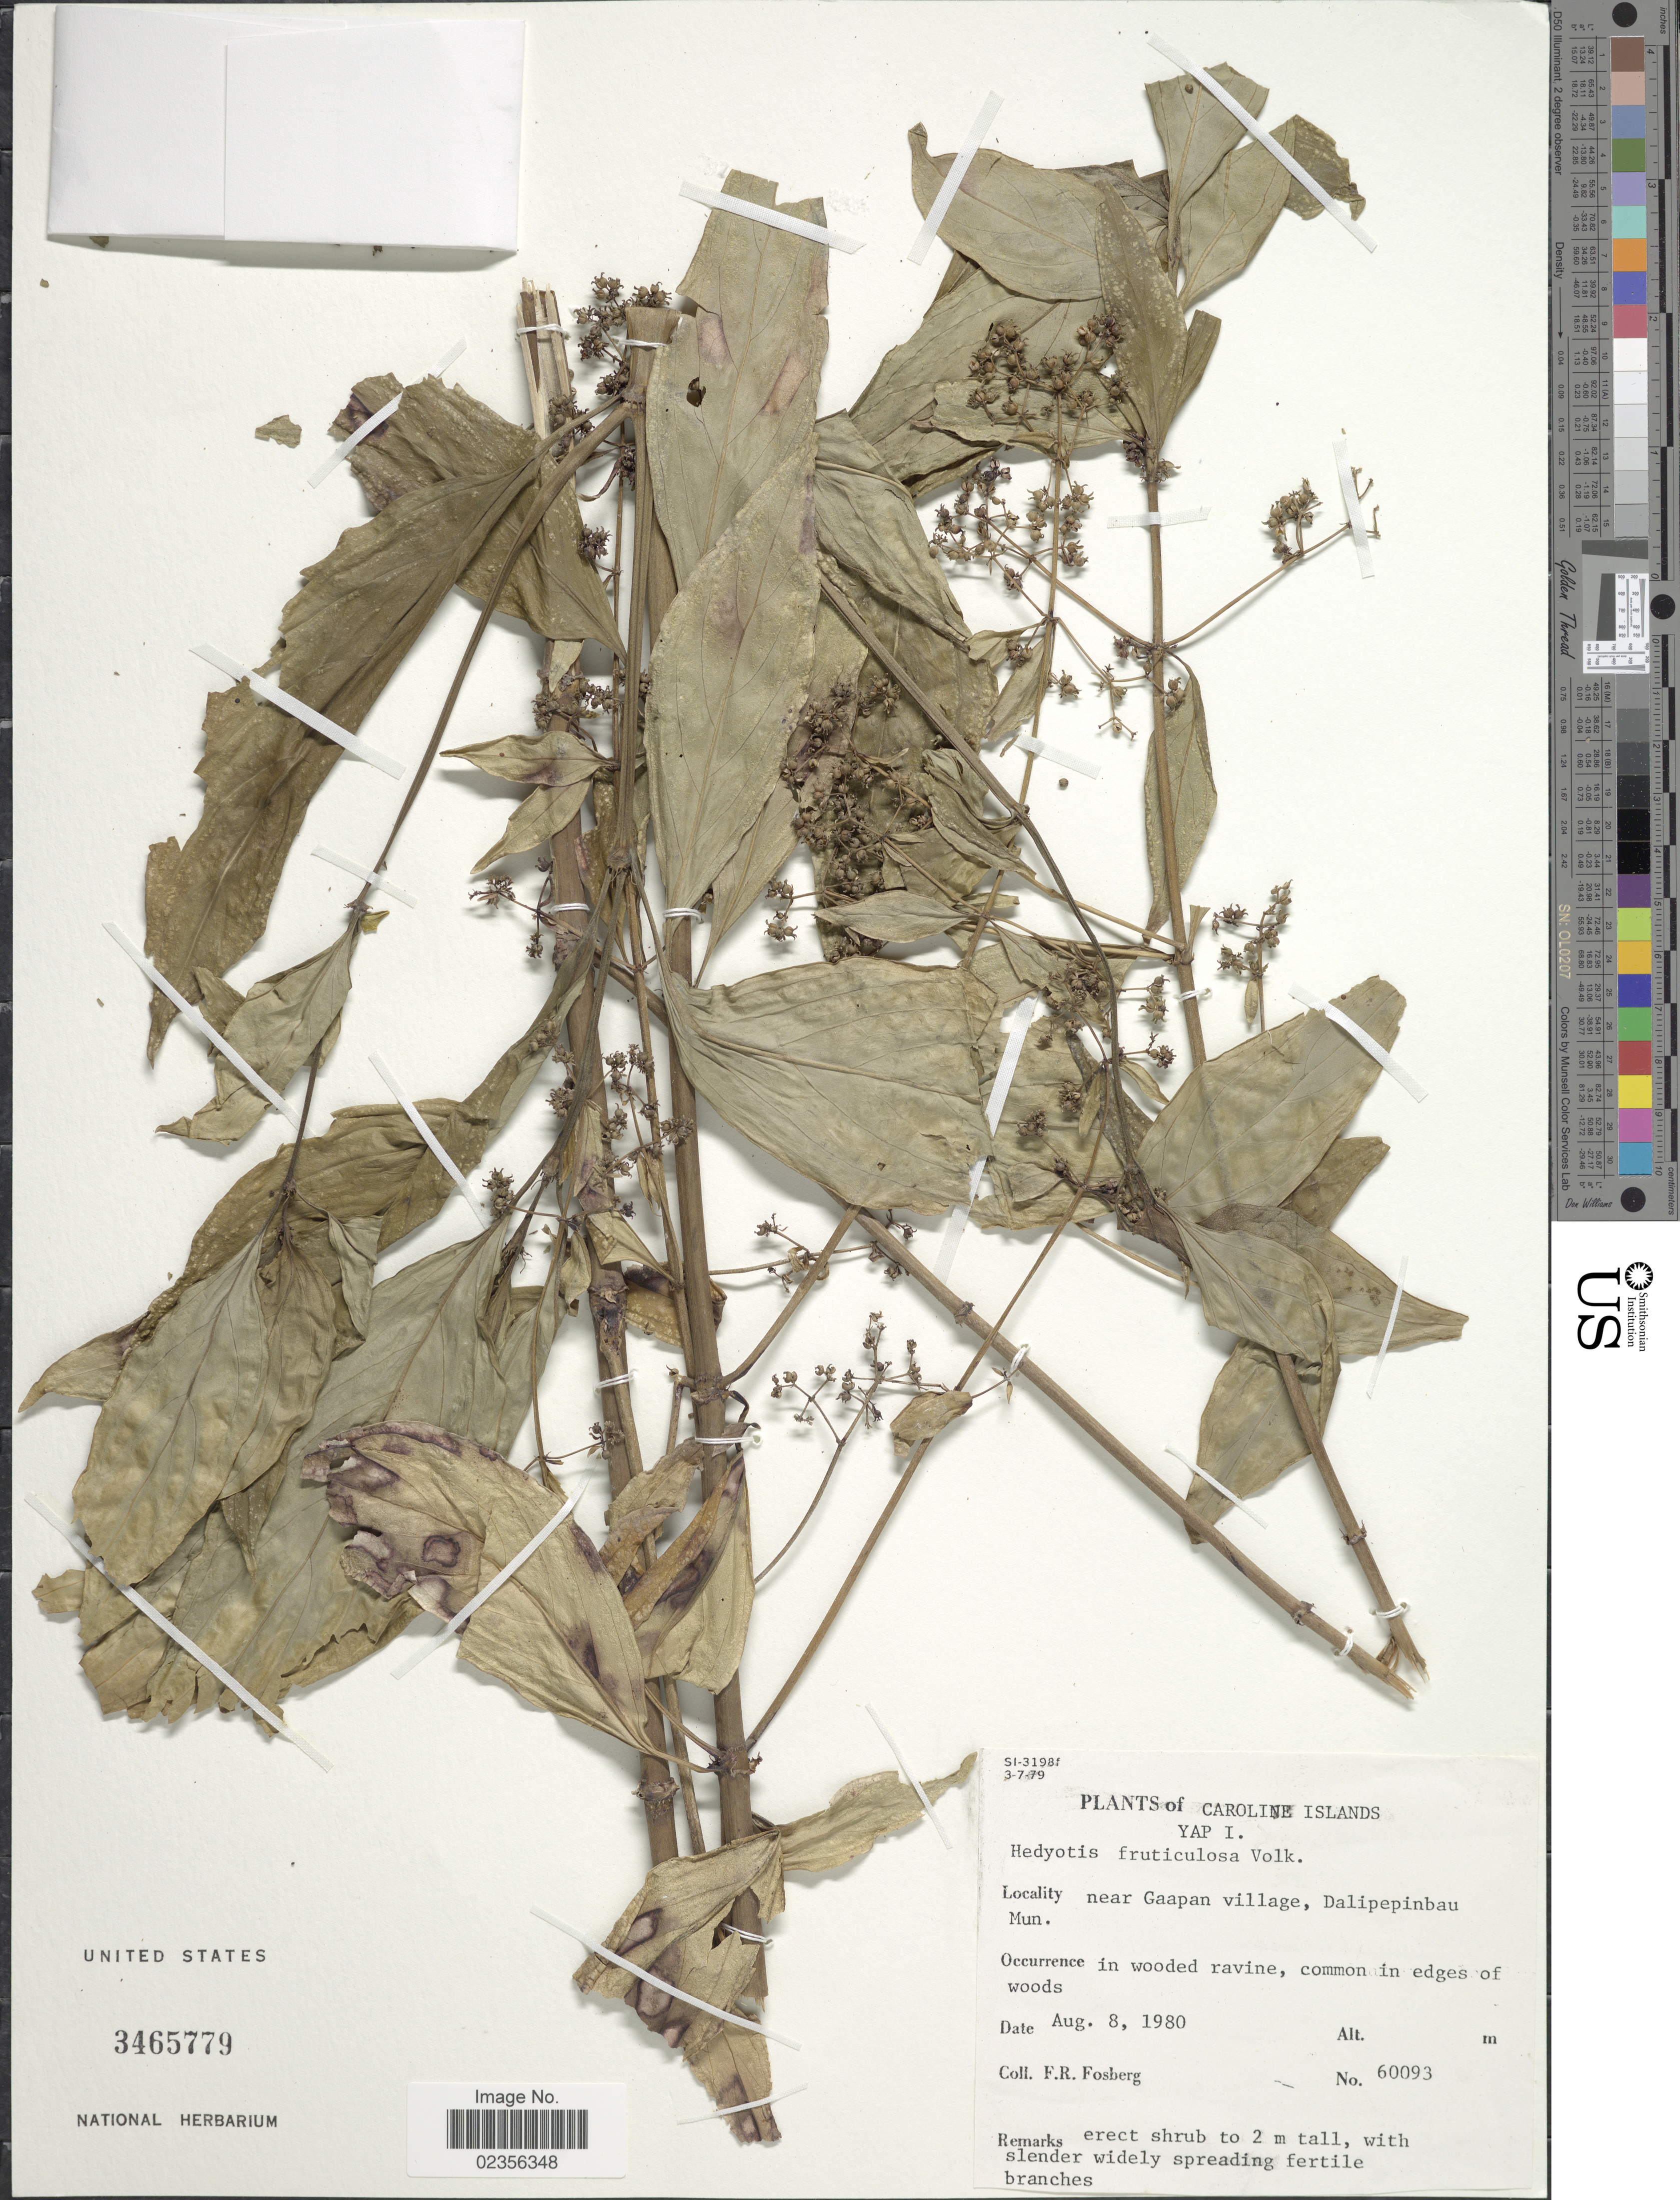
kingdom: Plantae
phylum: Tracheophyta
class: Magnoliopsida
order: Gentianales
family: Rubiaceae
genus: Hedyotis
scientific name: Hedyotis fruticulosa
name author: Volk.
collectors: F. R. Fosberg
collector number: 60093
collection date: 1980-08-08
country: Micronesia, Federated States of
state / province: Yap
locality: Caroline Islands, Yap I., near Gaapan village, Dalipepinbau Mun.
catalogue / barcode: US 3465779